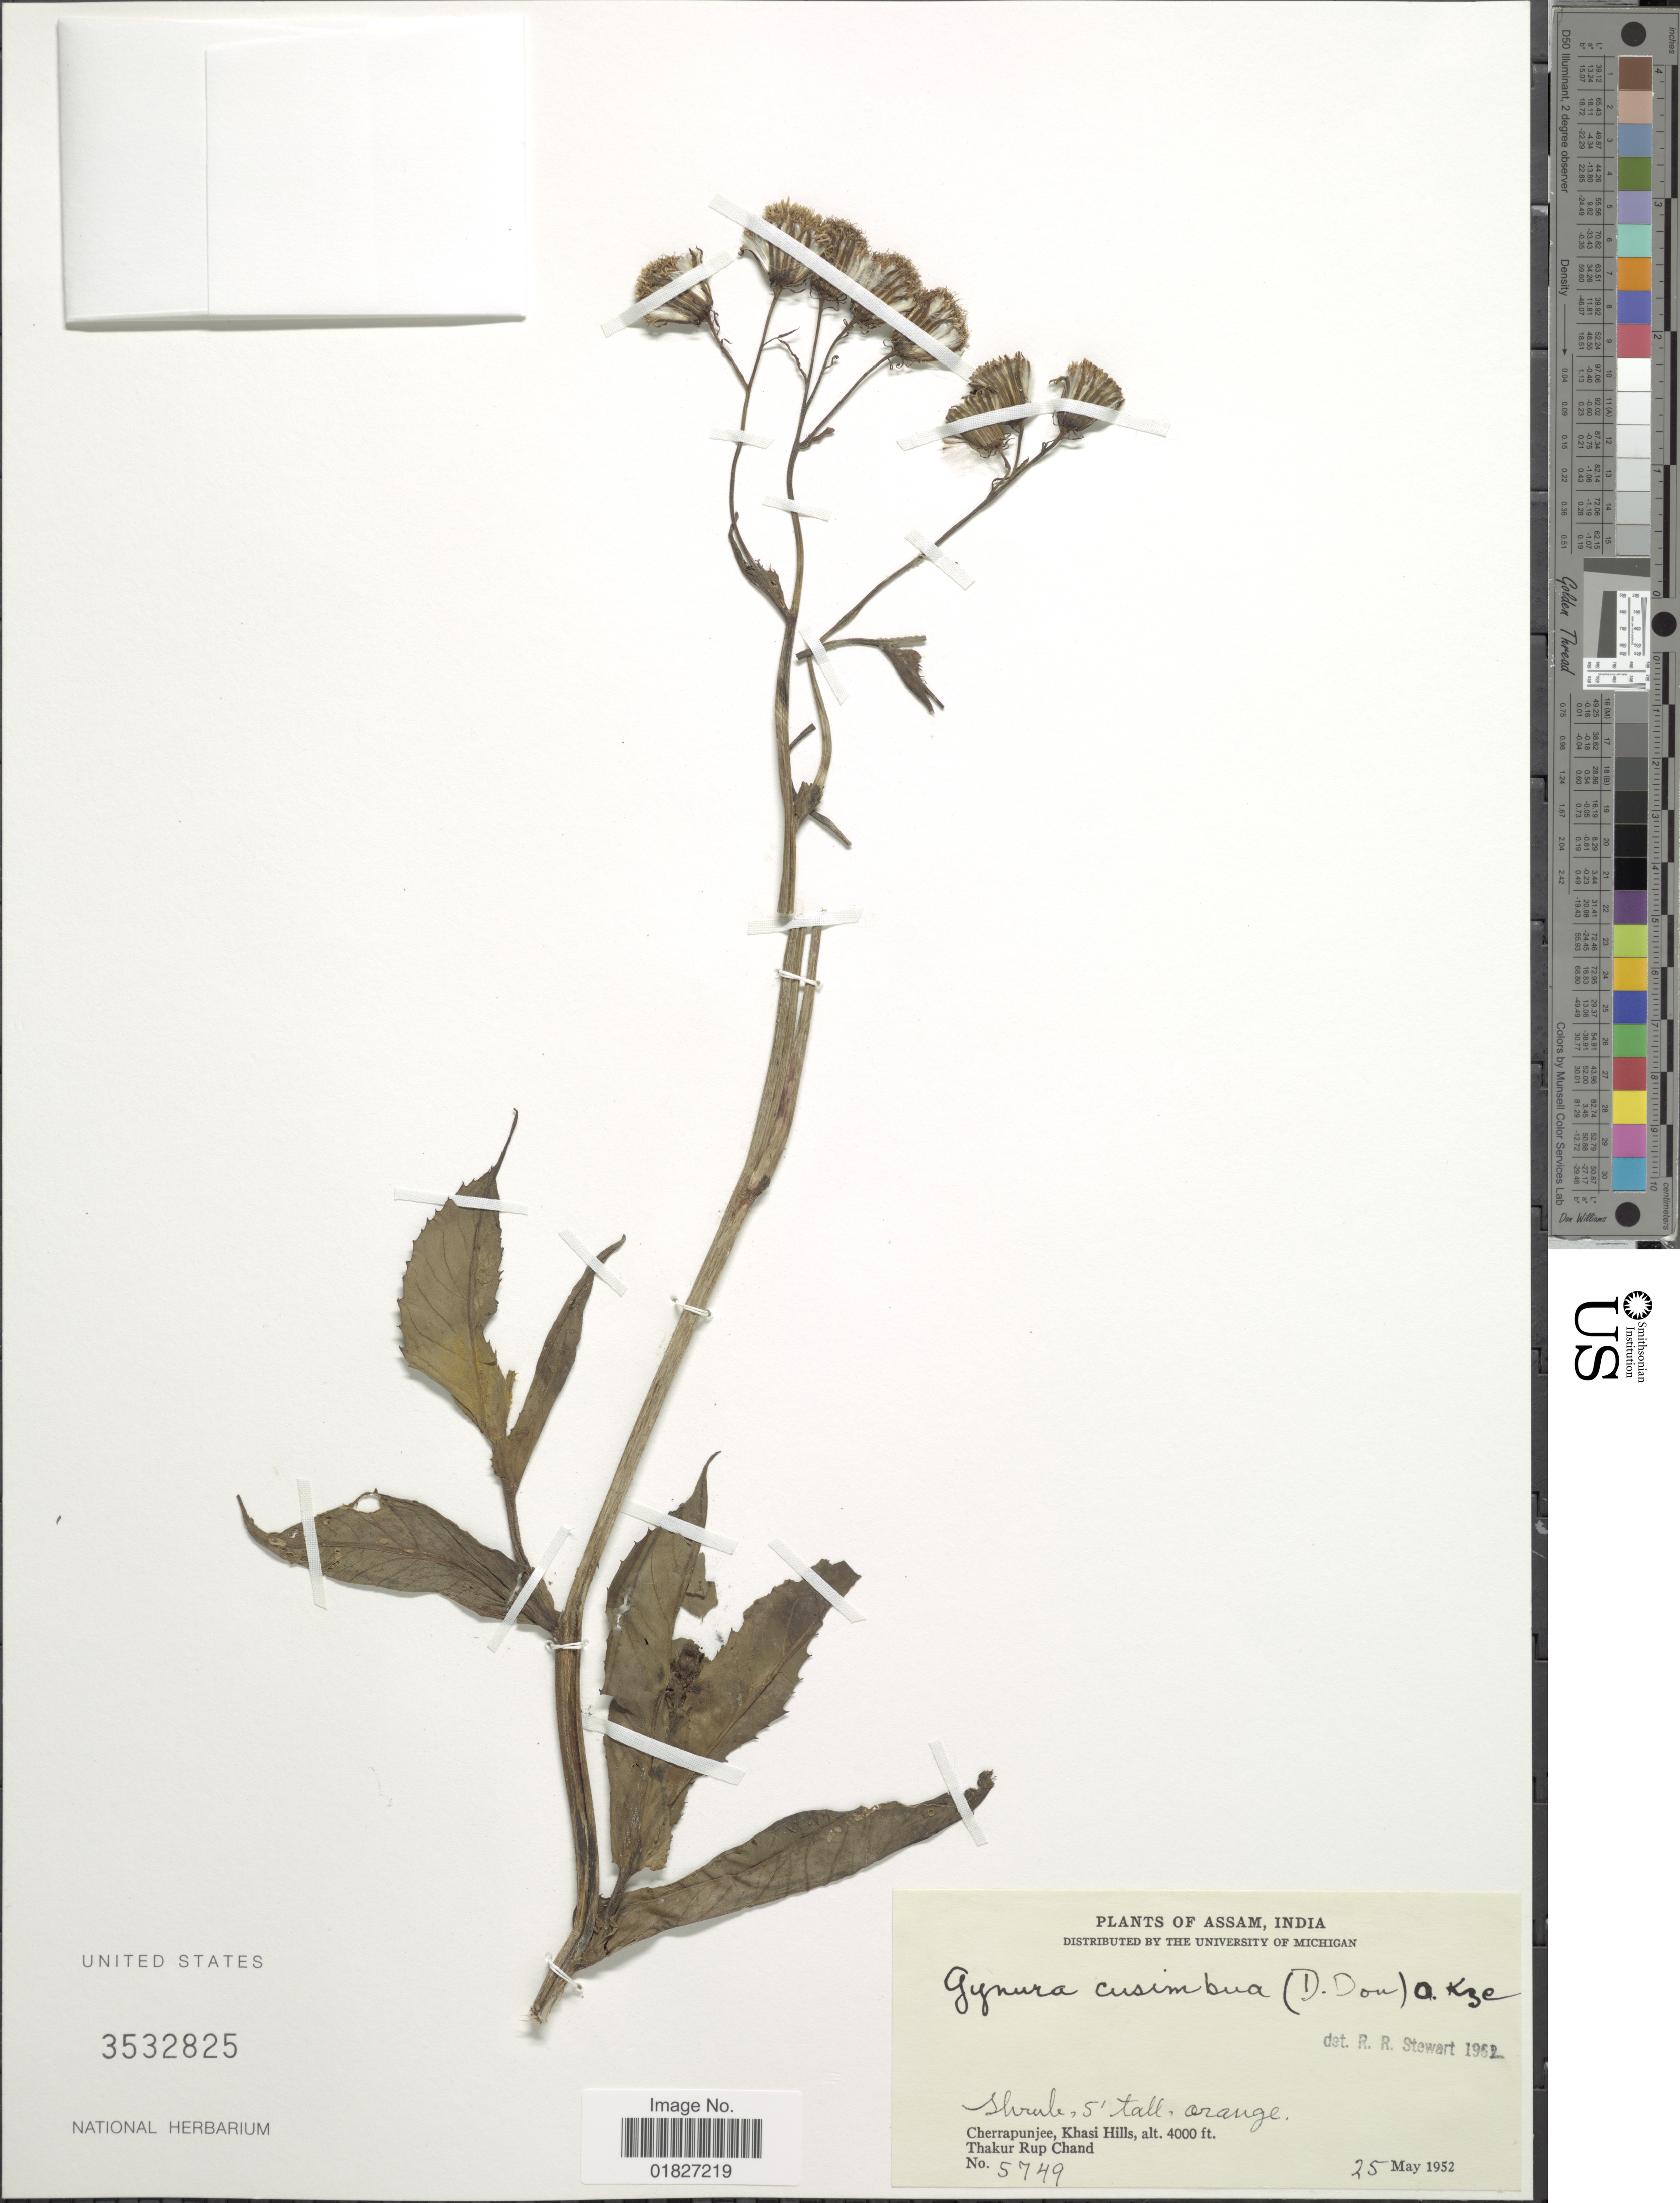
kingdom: Plantae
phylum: Tracheophyta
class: Magnoliopsida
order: Asterales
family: Asteraceae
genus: Gynura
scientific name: Gynura cusimbua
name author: (Buch.-Ham. ex D. Don) Moore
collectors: T. R. Chand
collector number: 5749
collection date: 1952-05-25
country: India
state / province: Meghalaya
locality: Cherrapunjee, Khasi Hills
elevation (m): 1219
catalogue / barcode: US 3532825